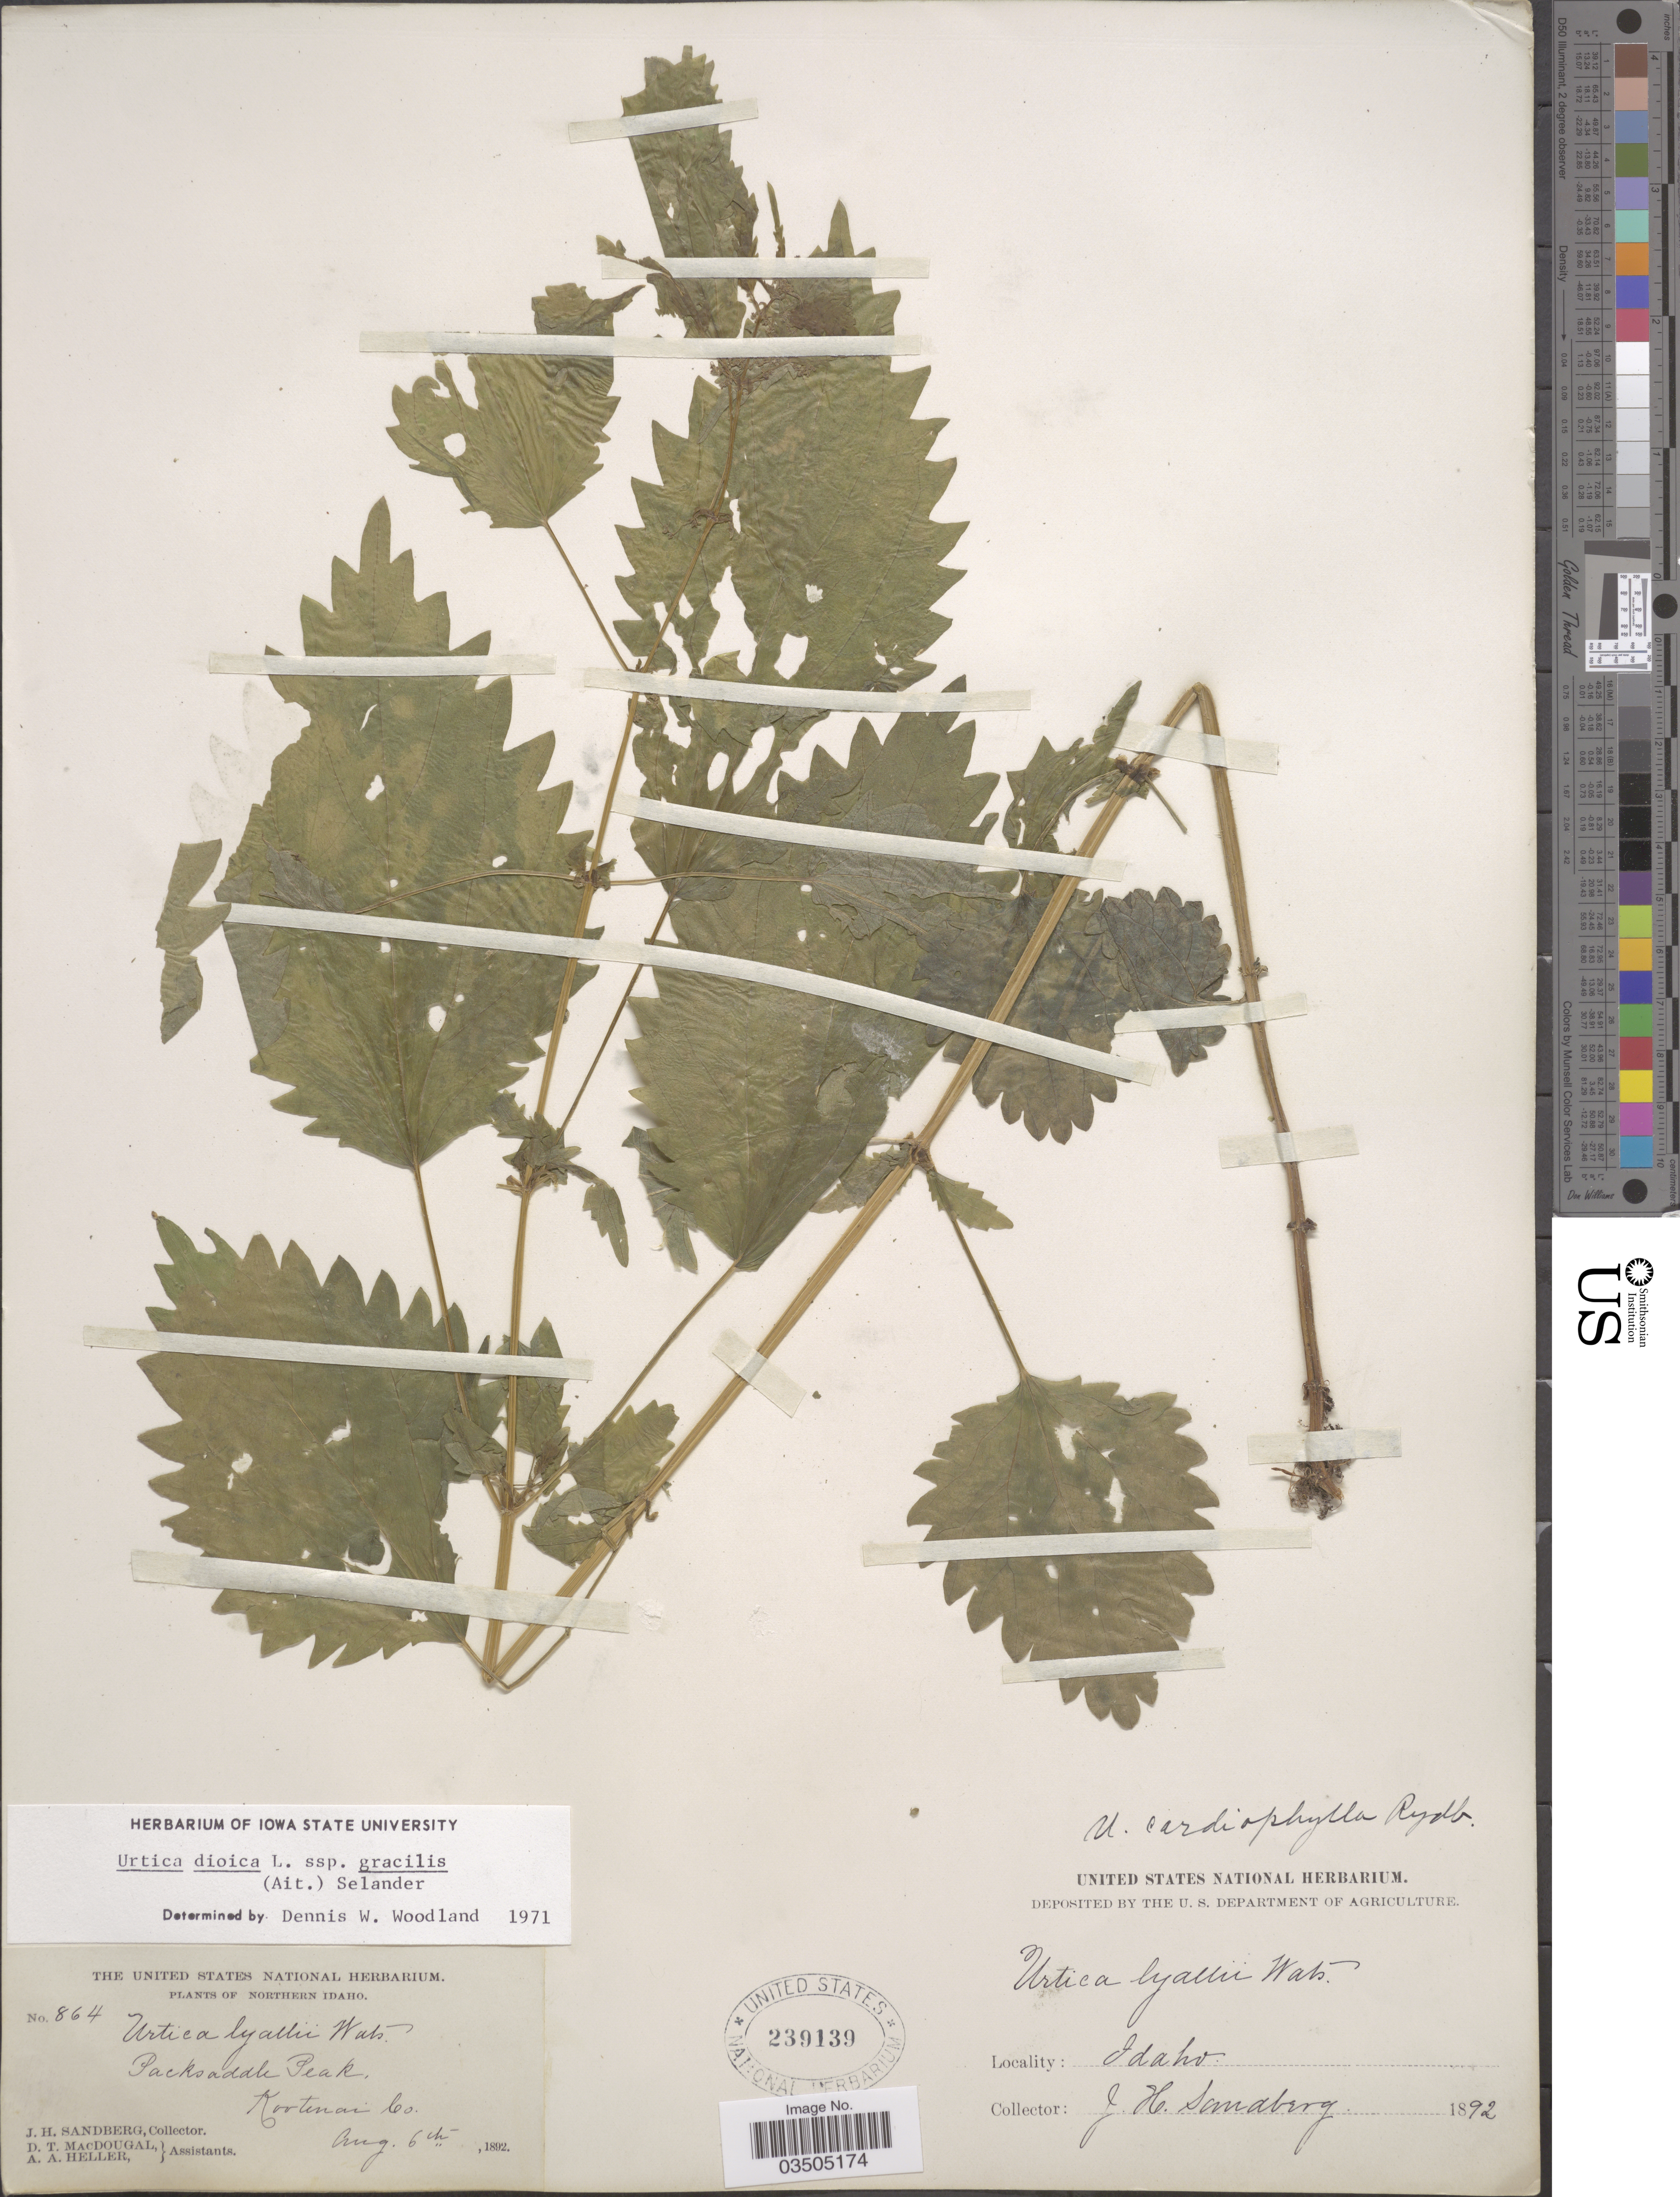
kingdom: Plantae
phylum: Tracheophyta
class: Magnoliopsida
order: Rosales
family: Urticaceae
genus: Urtica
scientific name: Urtica dioica subsp. gracilis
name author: L.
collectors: J. H. Sandberg, D. T. MacDougal & A. A. Heller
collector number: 864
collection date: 1892-08-06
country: United States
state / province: Idaho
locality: Northern Idaho. Packsaddle Peak, Kootenai Co.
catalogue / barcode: US 239139